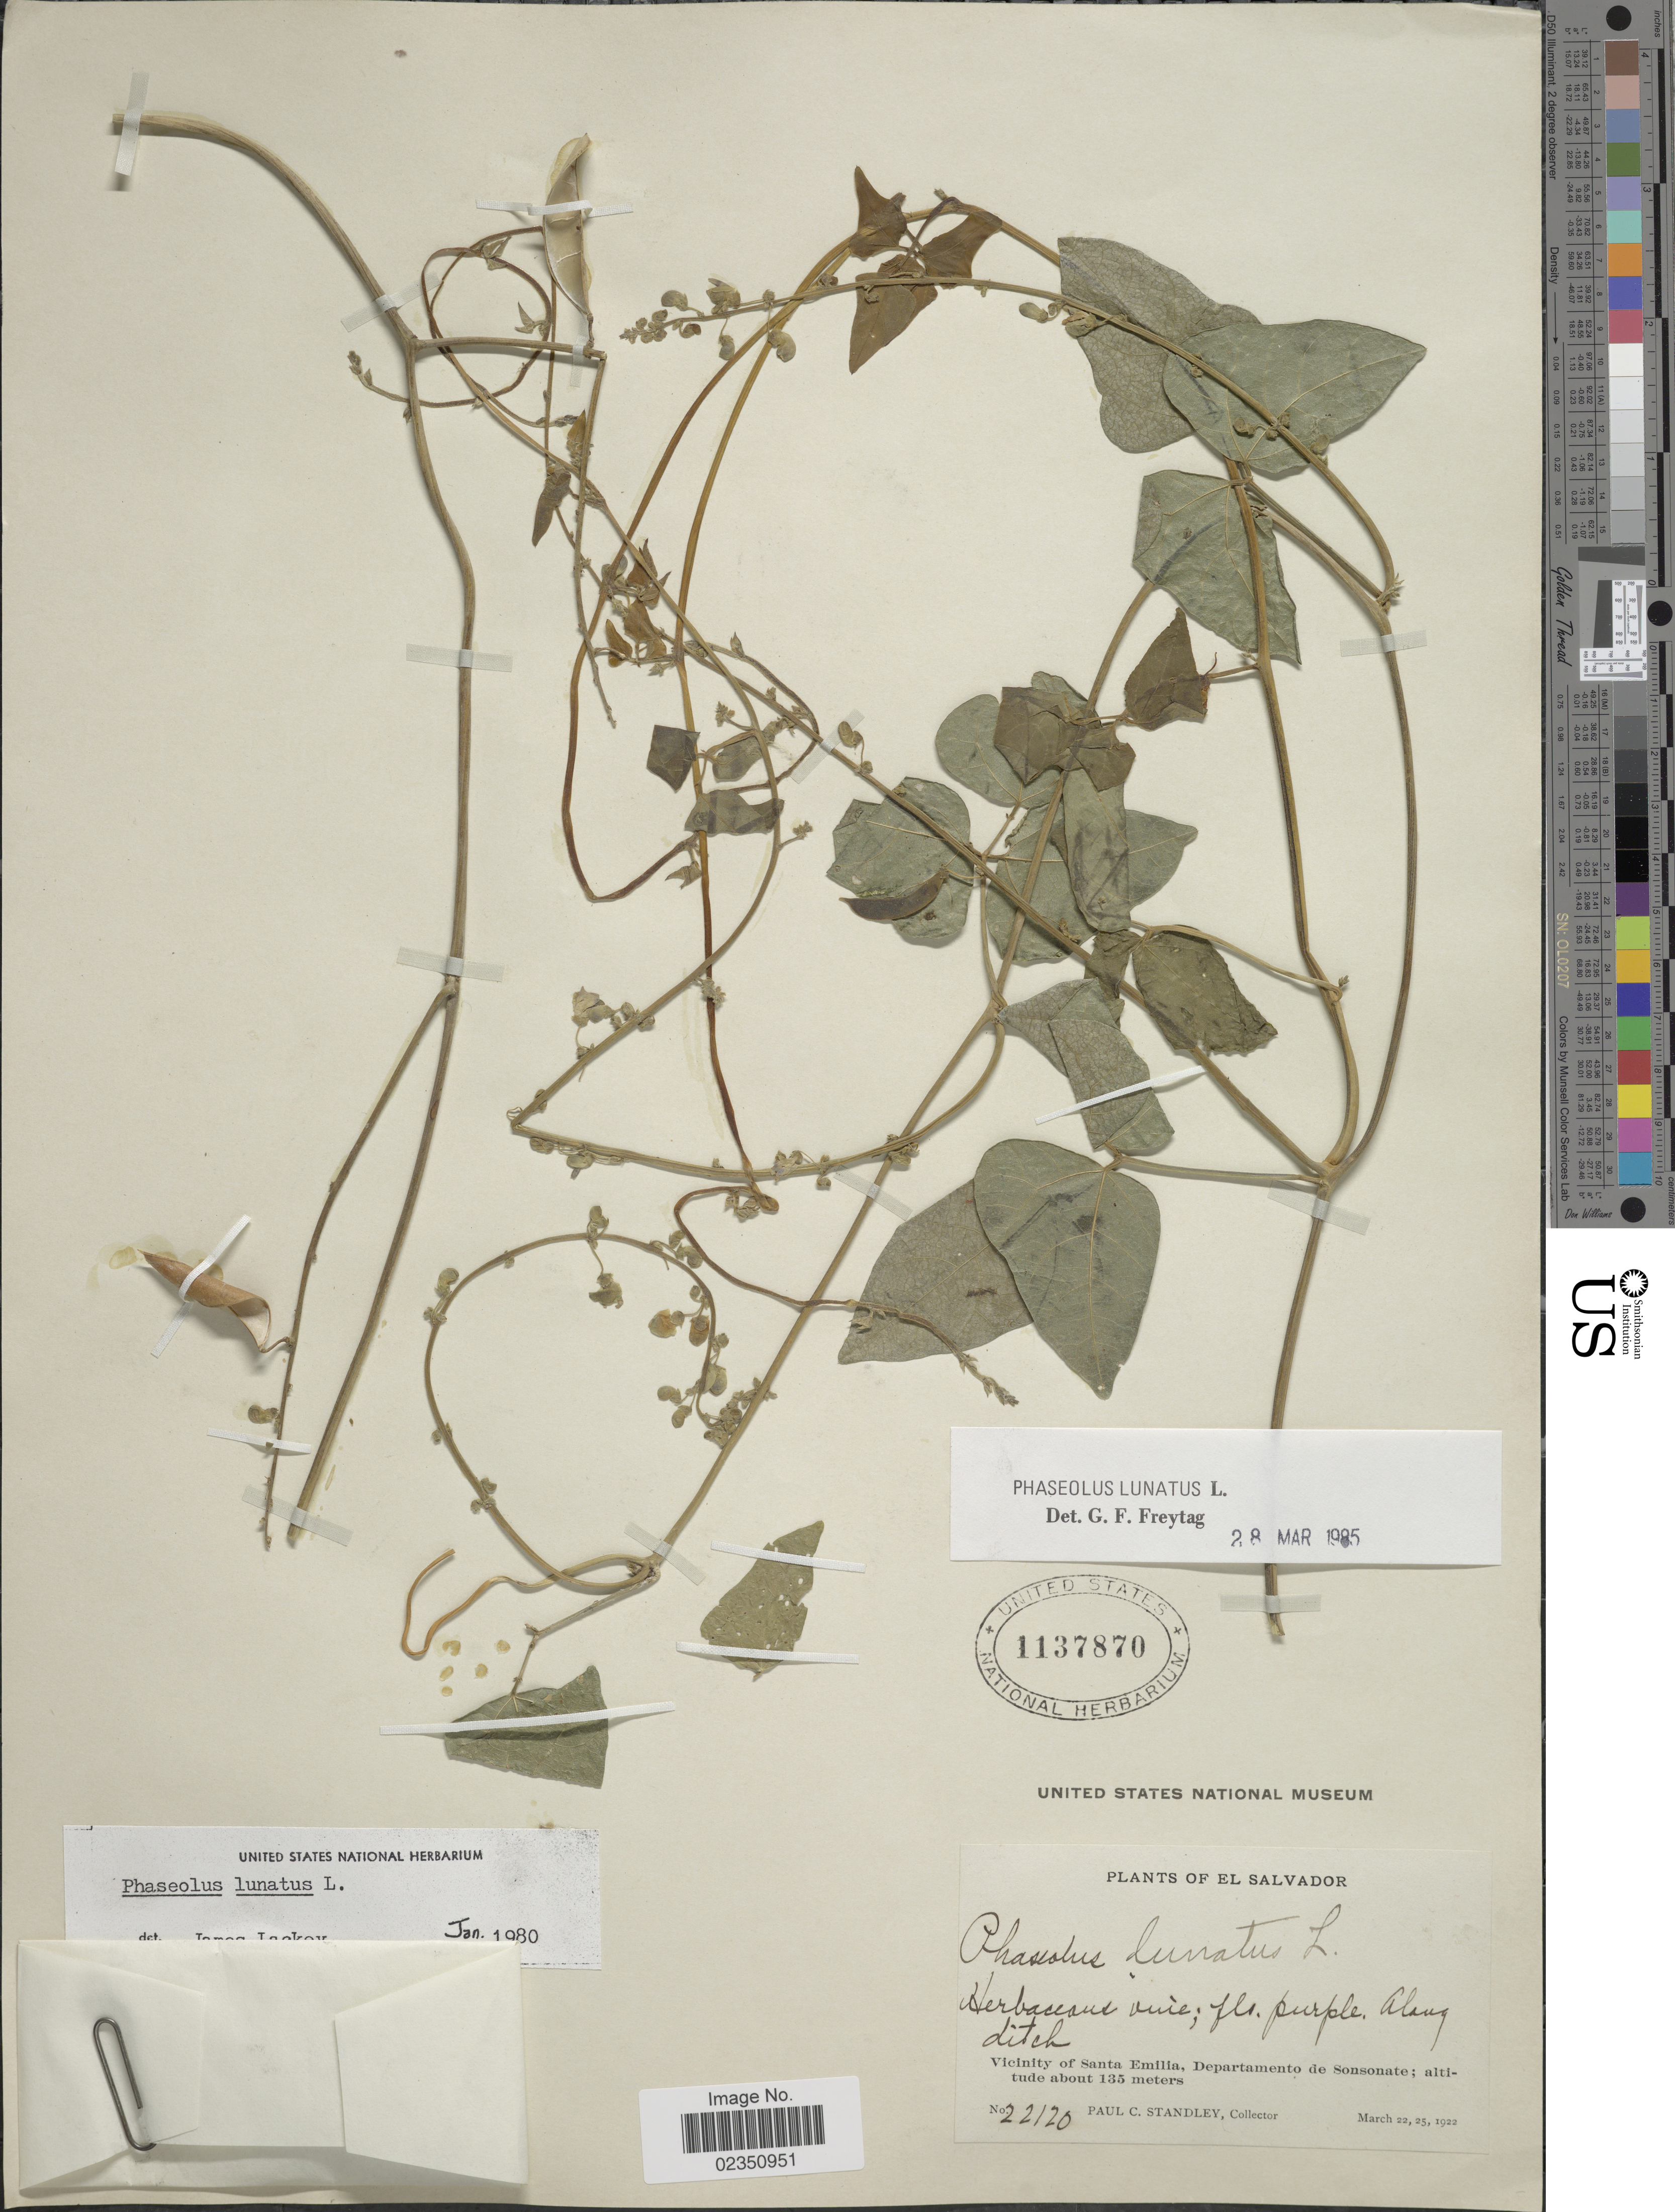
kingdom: Plantae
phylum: Tracheophyta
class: Magnoliopsida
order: Fabales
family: Fabaceae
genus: Phaseolus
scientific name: Phaseolus lunatus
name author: L.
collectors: P. C. Standley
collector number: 22120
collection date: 1922-03-22/1922-03-25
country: El Salvador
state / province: Sonsonate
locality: Along ditch, Vicinity of Santa Emilia, Departamento de Sonsonate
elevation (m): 135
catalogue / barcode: US 1137870